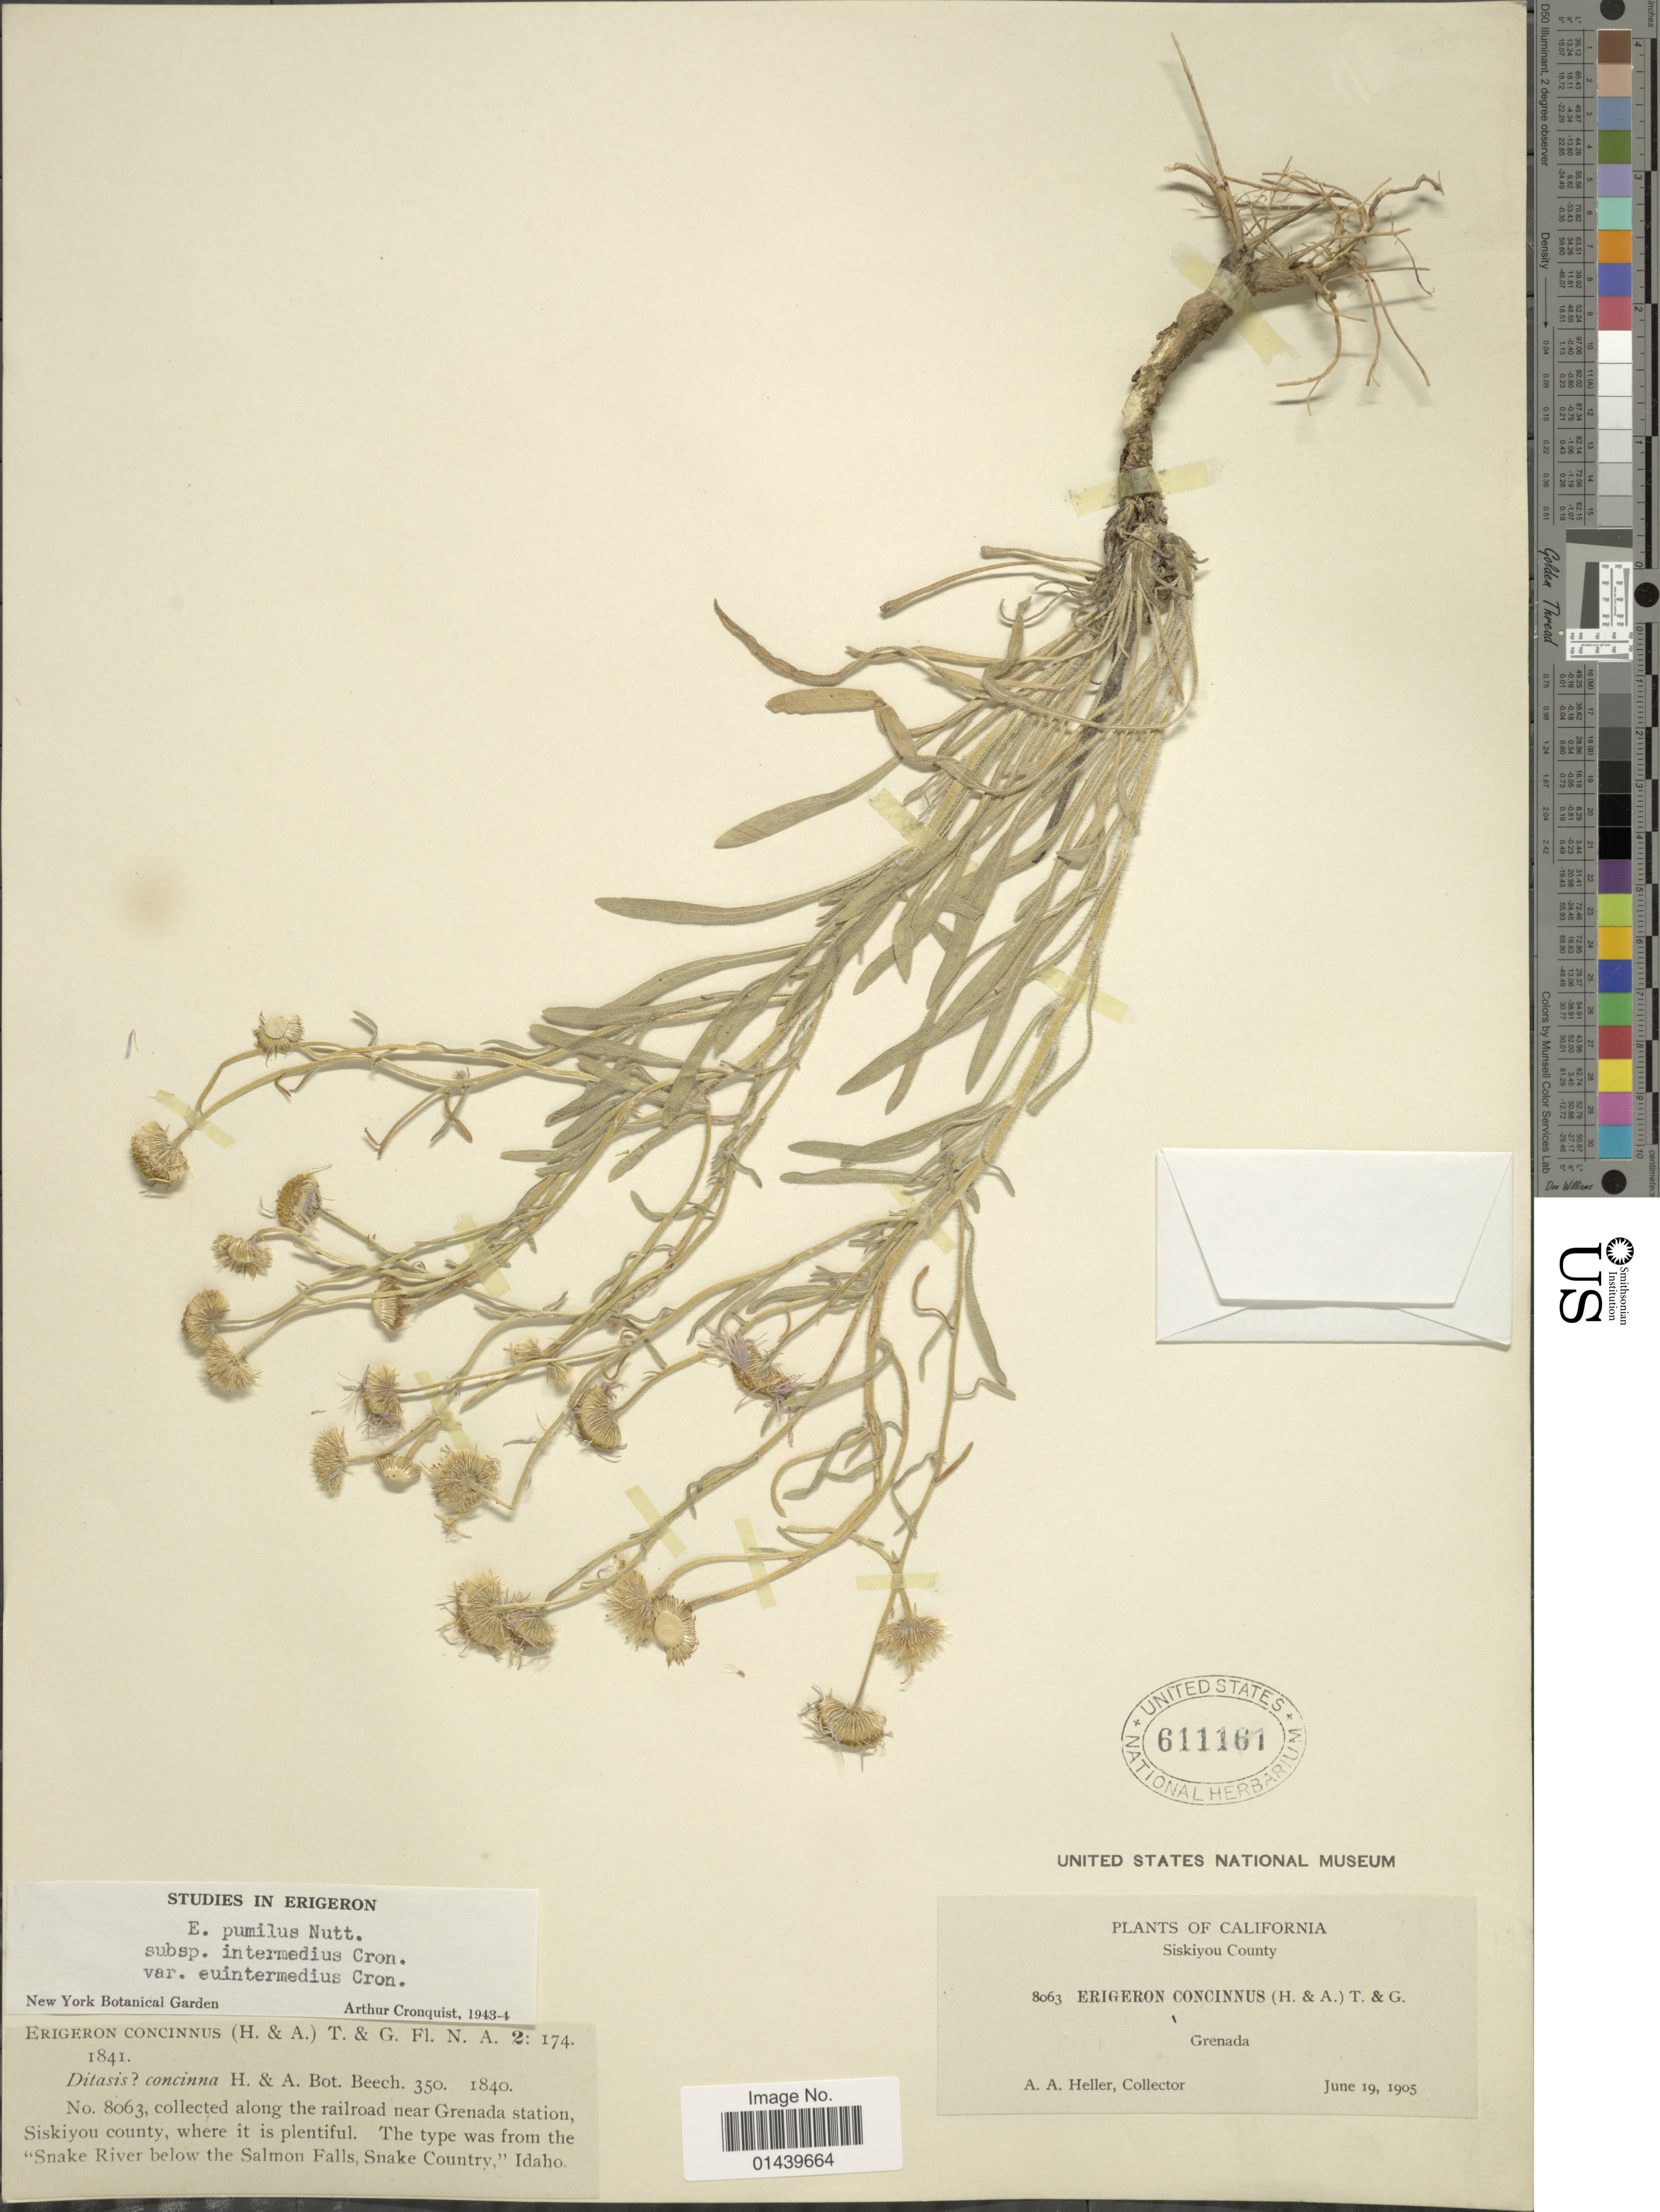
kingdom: Plantae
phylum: Tracheophyta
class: Magnoliopsida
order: Asterales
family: Asteraceae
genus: Erigeron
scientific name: Erigeron pumilus subsp. intermedius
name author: Cronq.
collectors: A. A. Heller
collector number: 8063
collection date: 1905-06-19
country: United States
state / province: California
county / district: Siskiyou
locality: Siskiyou County. Grenada. Along the railroad near Grenada station.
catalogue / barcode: US 611161